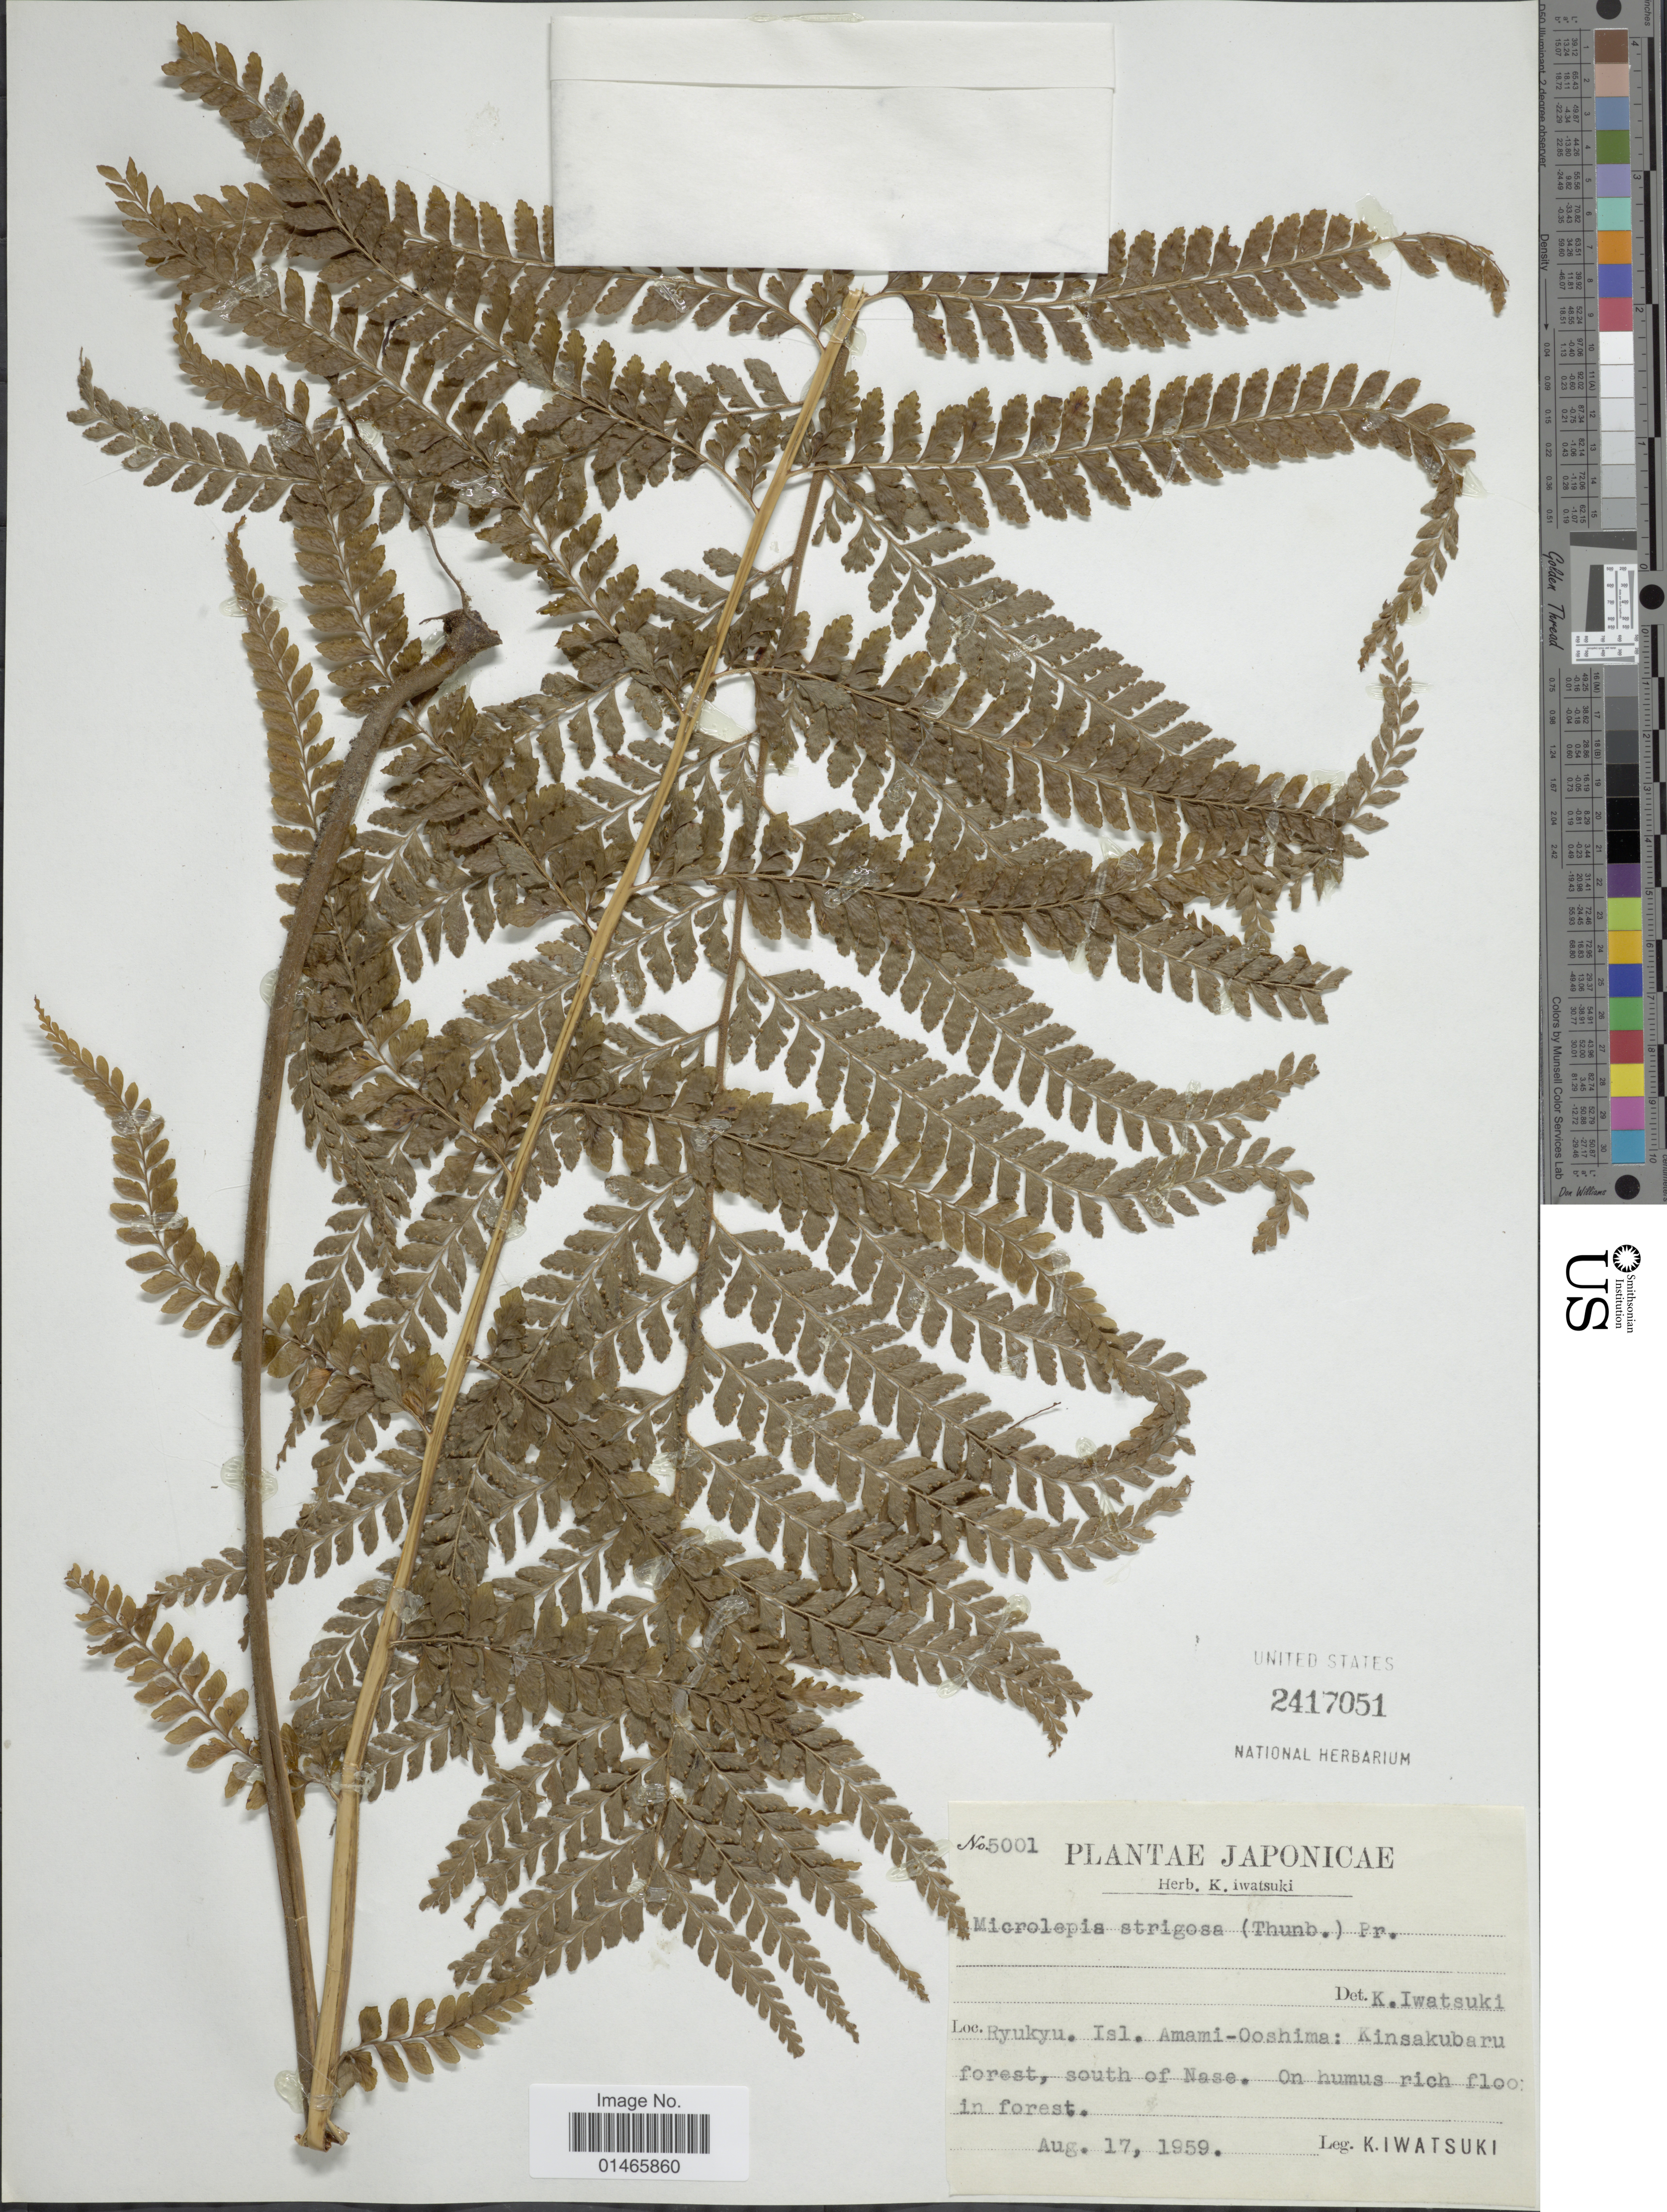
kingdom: Plantae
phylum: Tracheophyta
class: Polypodiopsida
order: Polypodiales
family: Dennstaedtiaceae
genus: Microlepia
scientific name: Microlepia strigosa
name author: (Thunb.) J. Presl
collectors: K. Iwatsuki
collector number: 5001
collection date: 1959-08-17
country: Japan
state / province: Kagosima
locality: Ryukyu, Isl. Amami-Ooshima: Kinsakubaru forest, south of Nase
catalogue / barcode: US 2417051